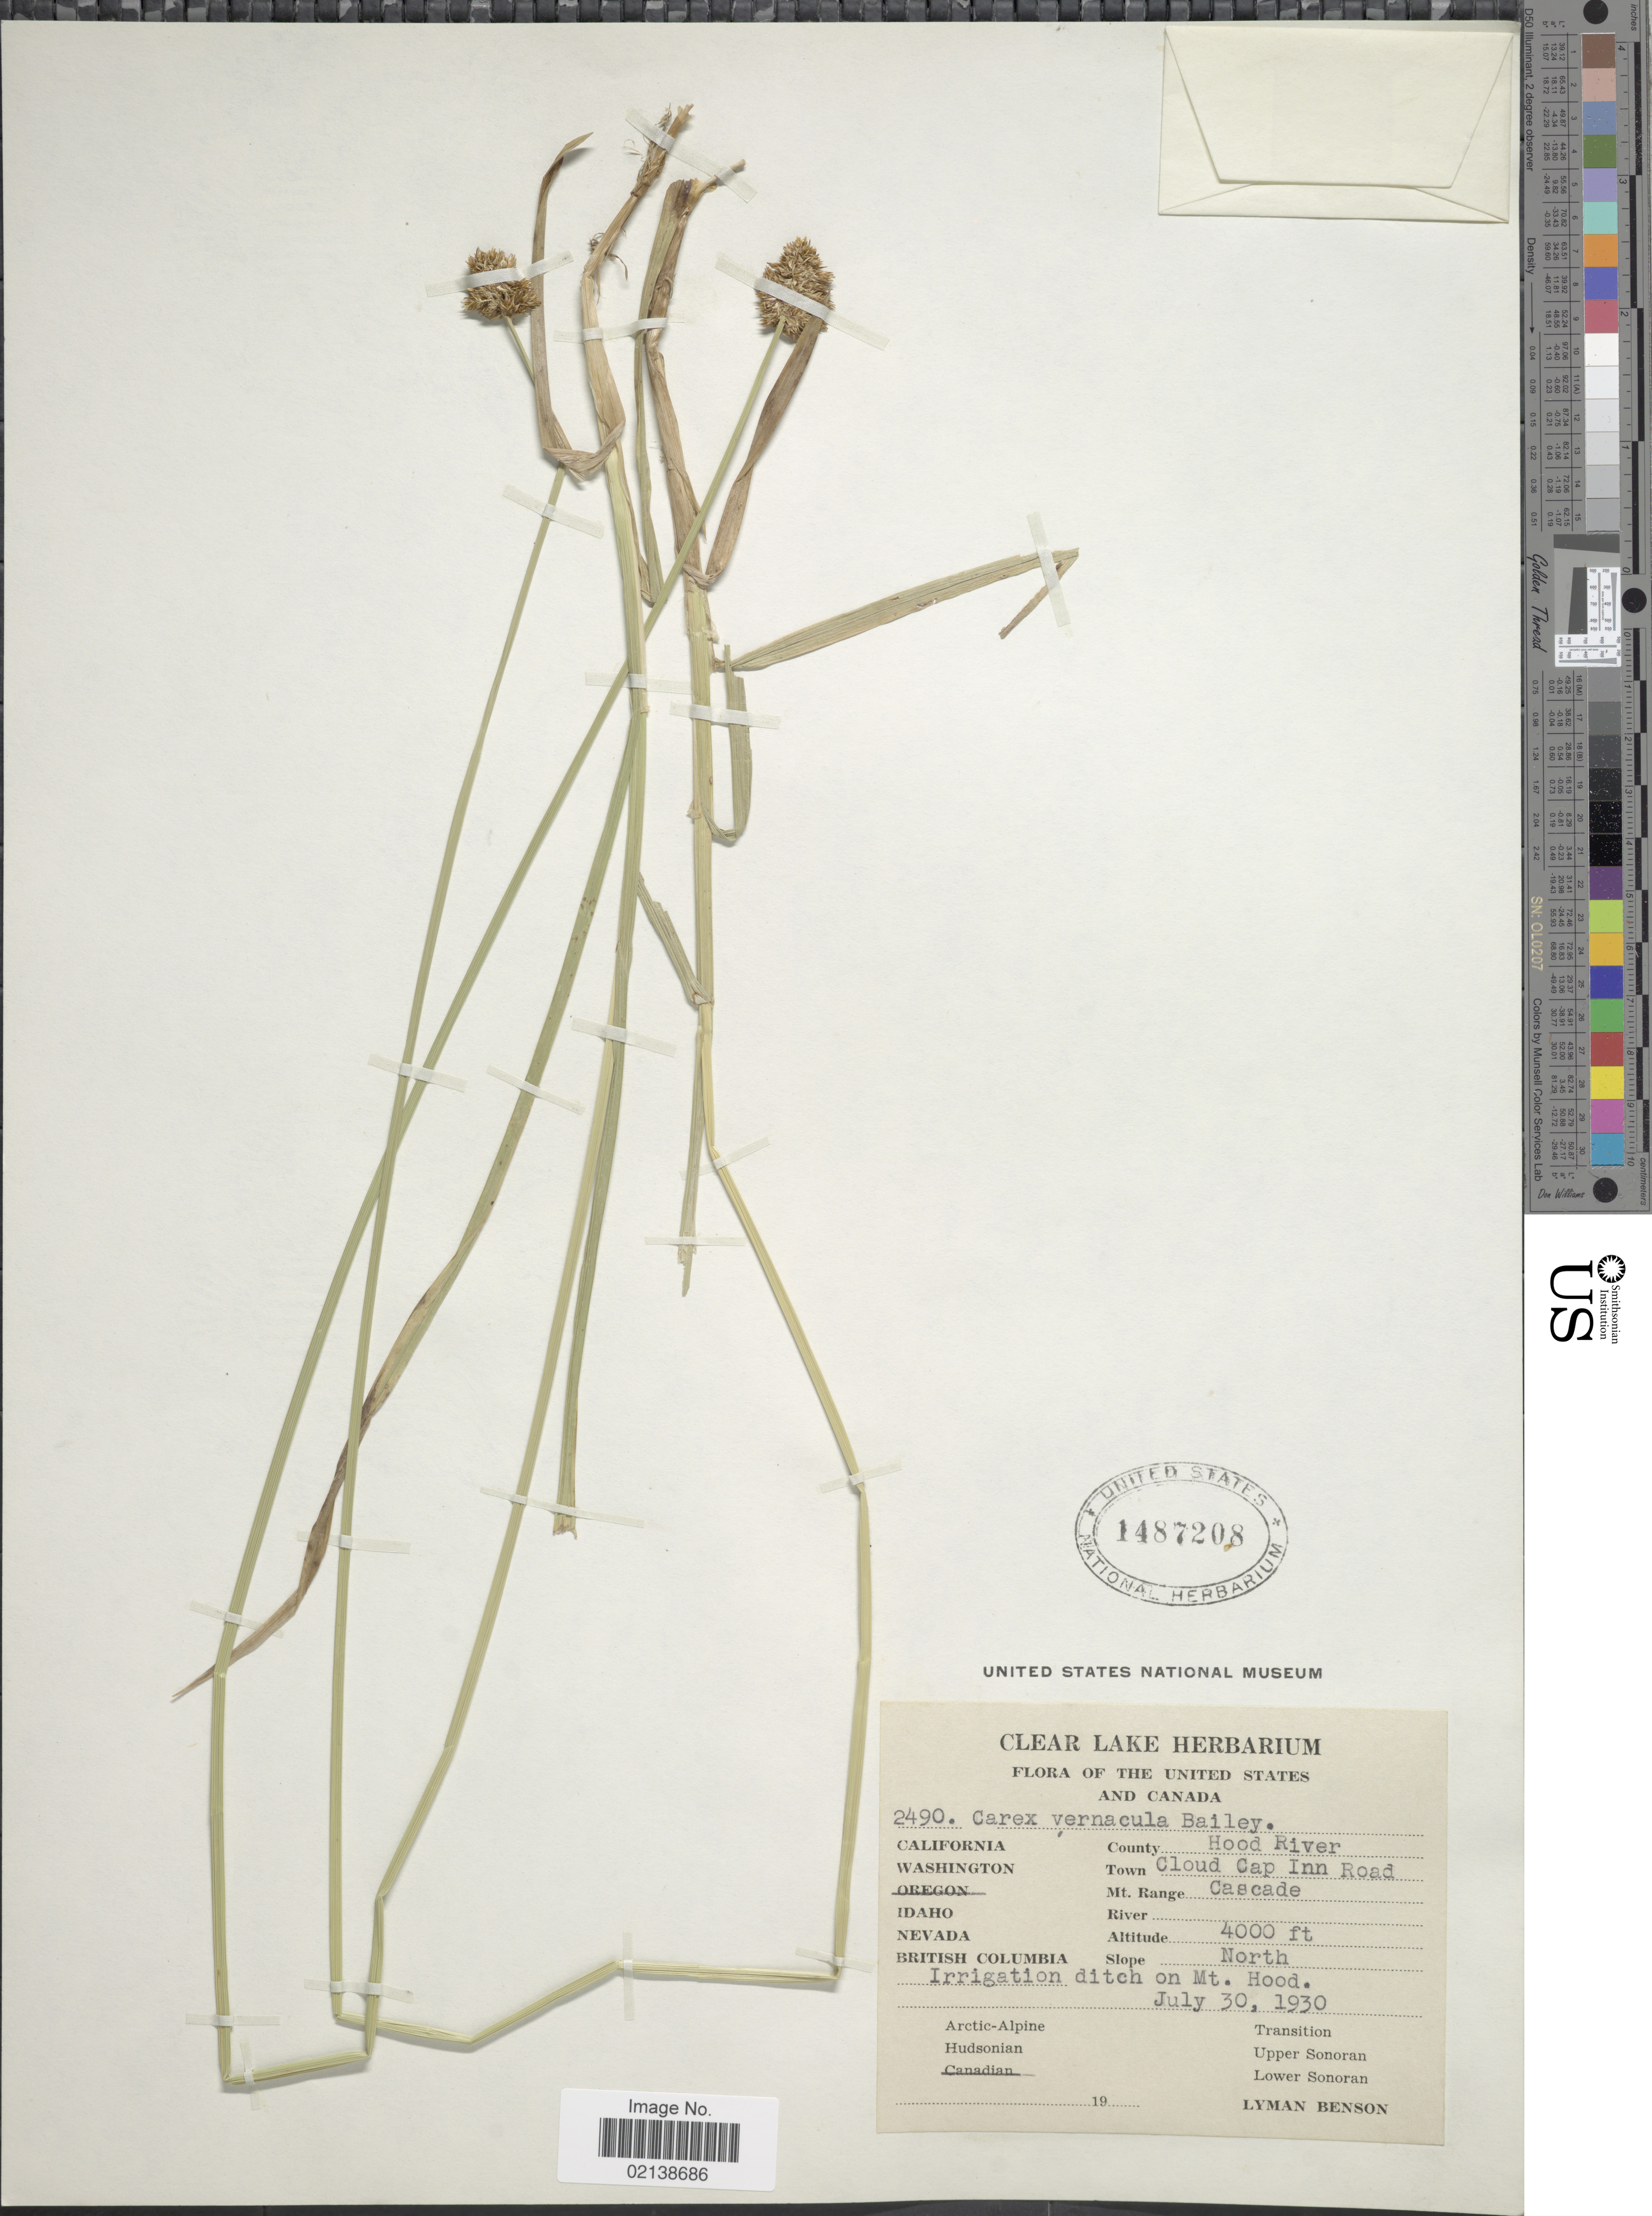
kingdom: Plantae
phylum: Tracheophyta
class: Liliopsida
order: Poales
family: Cyperaceae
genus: Carex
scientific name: Carex vernacula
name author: L.H. Bailey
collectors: L. D. Benson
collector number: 2490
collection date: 1930-07-30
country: United States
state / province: Oregon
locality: County Hood River, Town Cloud Cap Inn Road, Mt. Range Cascade, Slope North, Irrigation ditch on Mt. Hood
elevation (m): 1219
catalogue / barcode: US 1487208